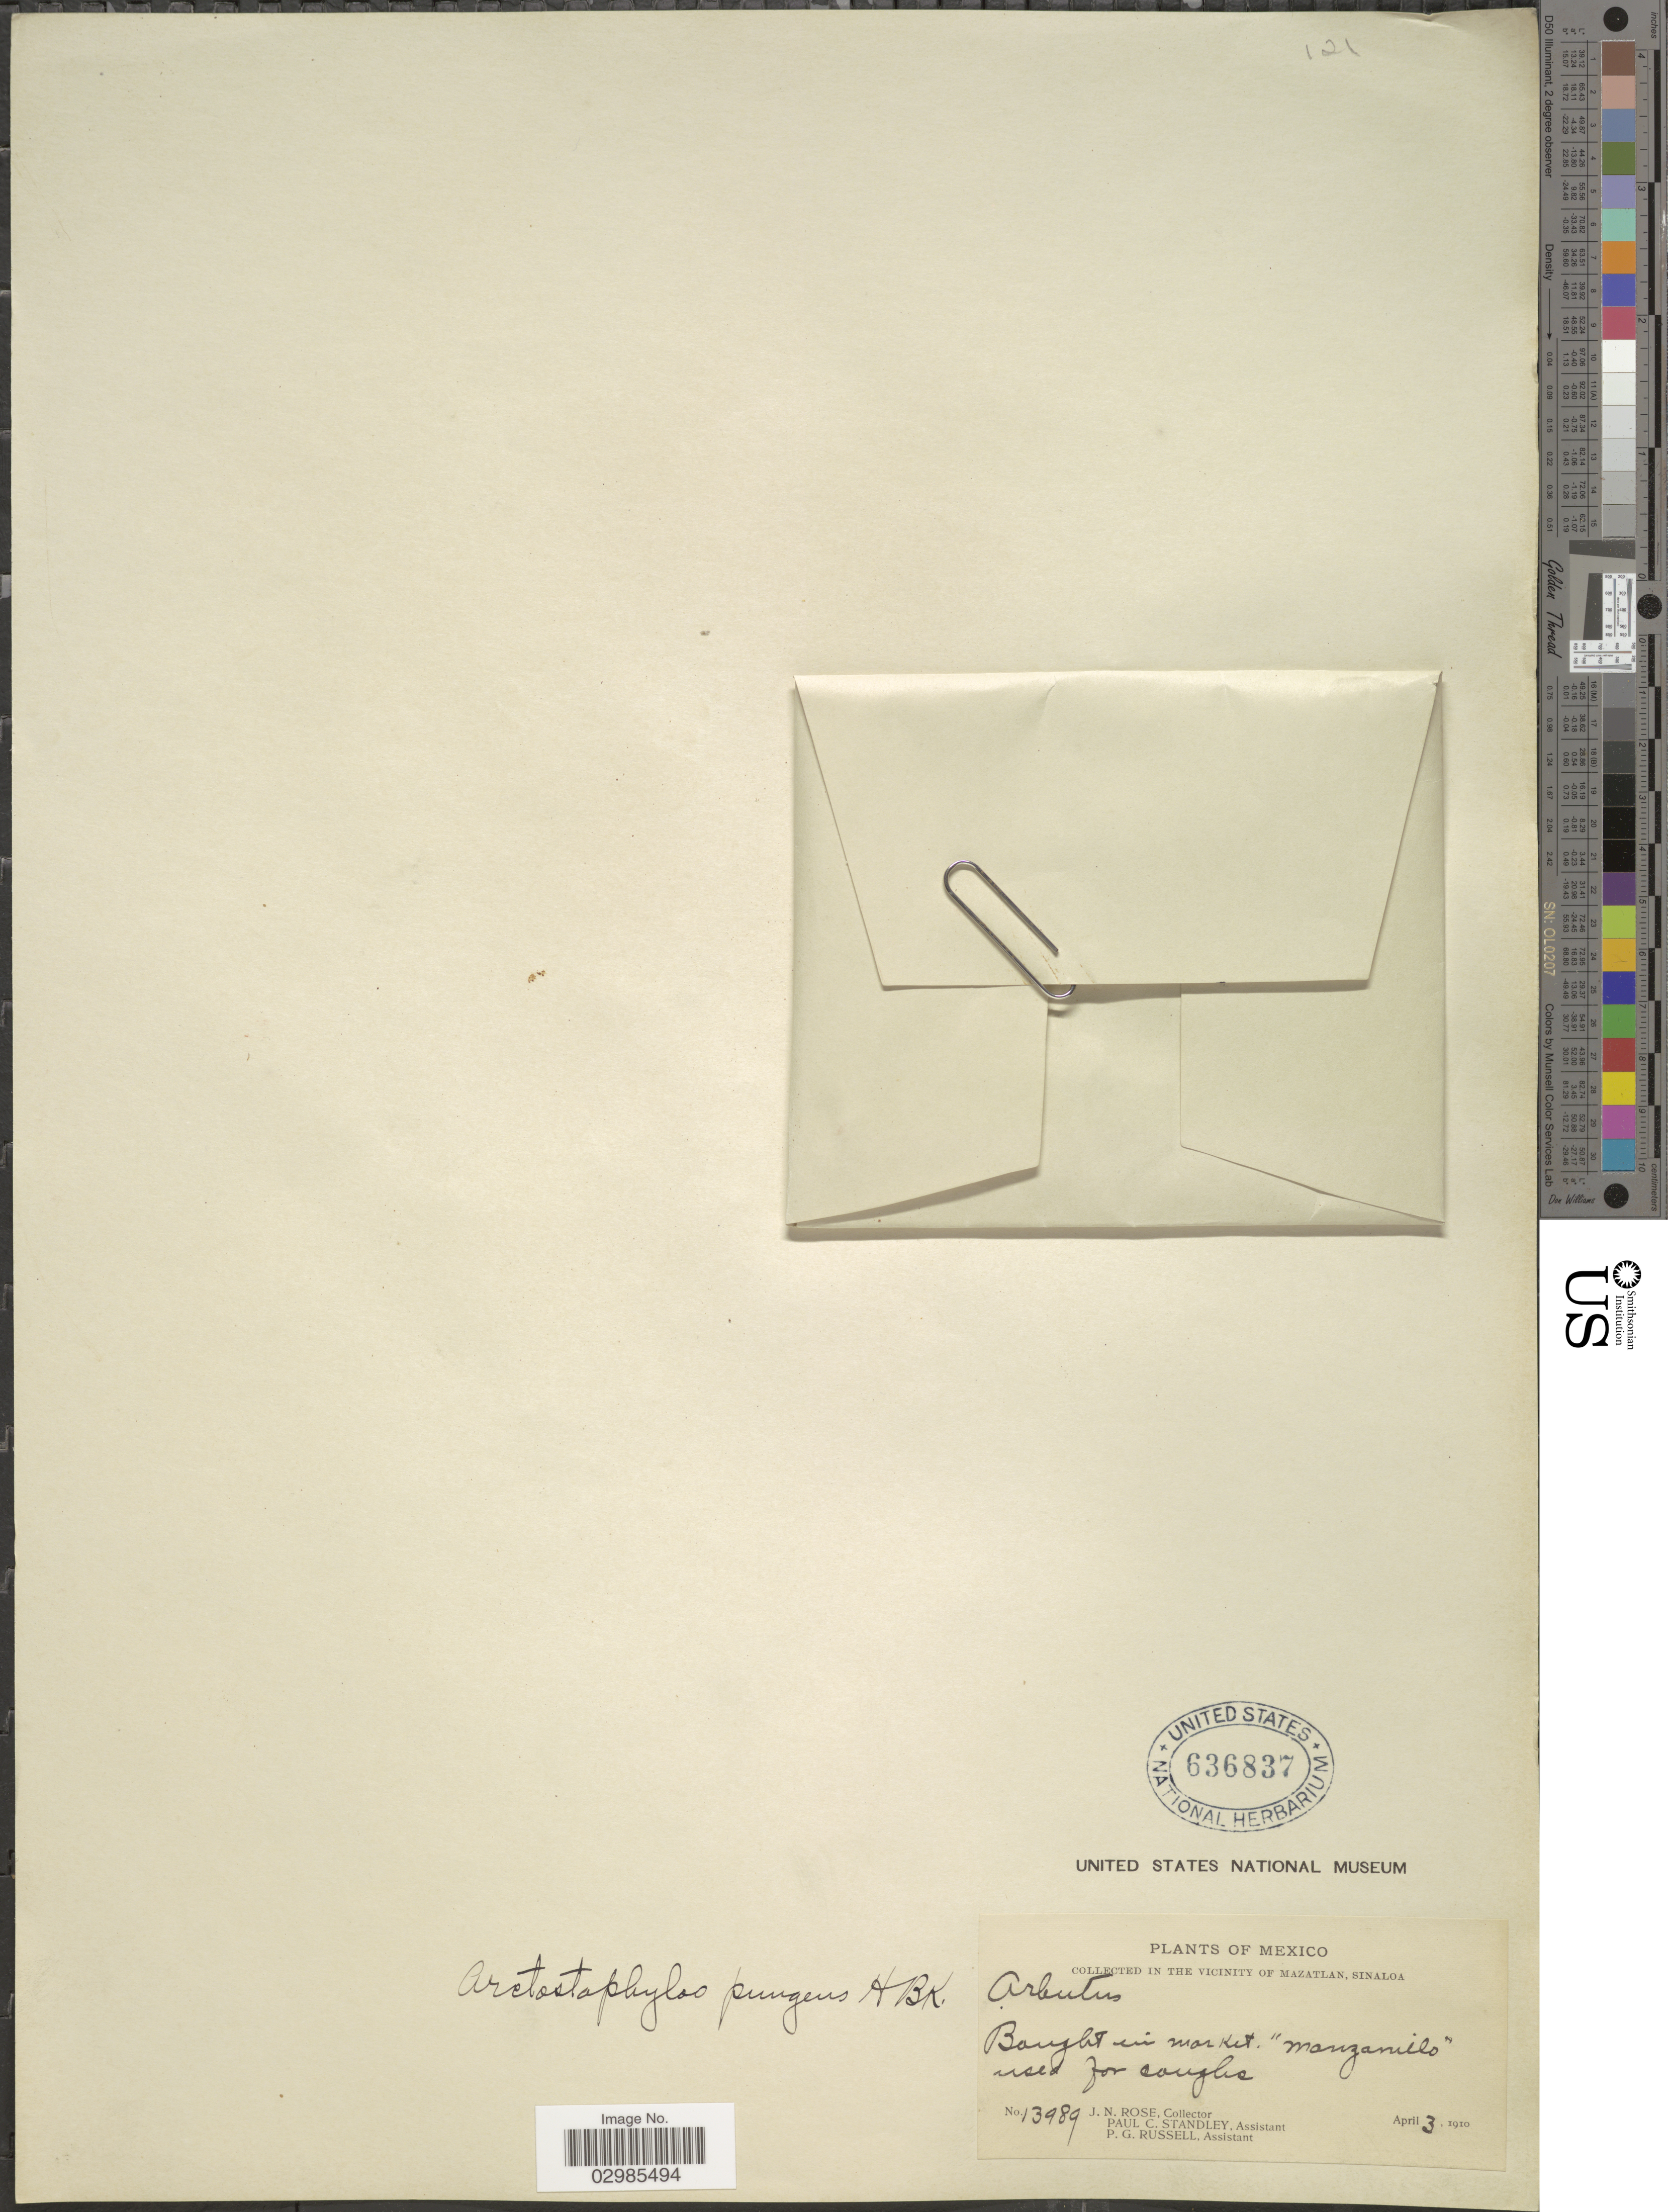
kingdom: Plantae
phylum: Tracheophyta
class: Magnoliopsida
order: Ericales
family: Ericaceae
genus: Arctostaphylos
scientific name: Arctostaphylos pungens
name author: Kunth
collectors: J. N. Rose, P. C. Standley & P. G. Russell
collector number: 13989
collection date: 1910-04-03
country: Mexico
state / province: Sinaloa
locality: In The Vicinity of Mazatlan, Sinaloa.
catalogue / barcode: US 636837